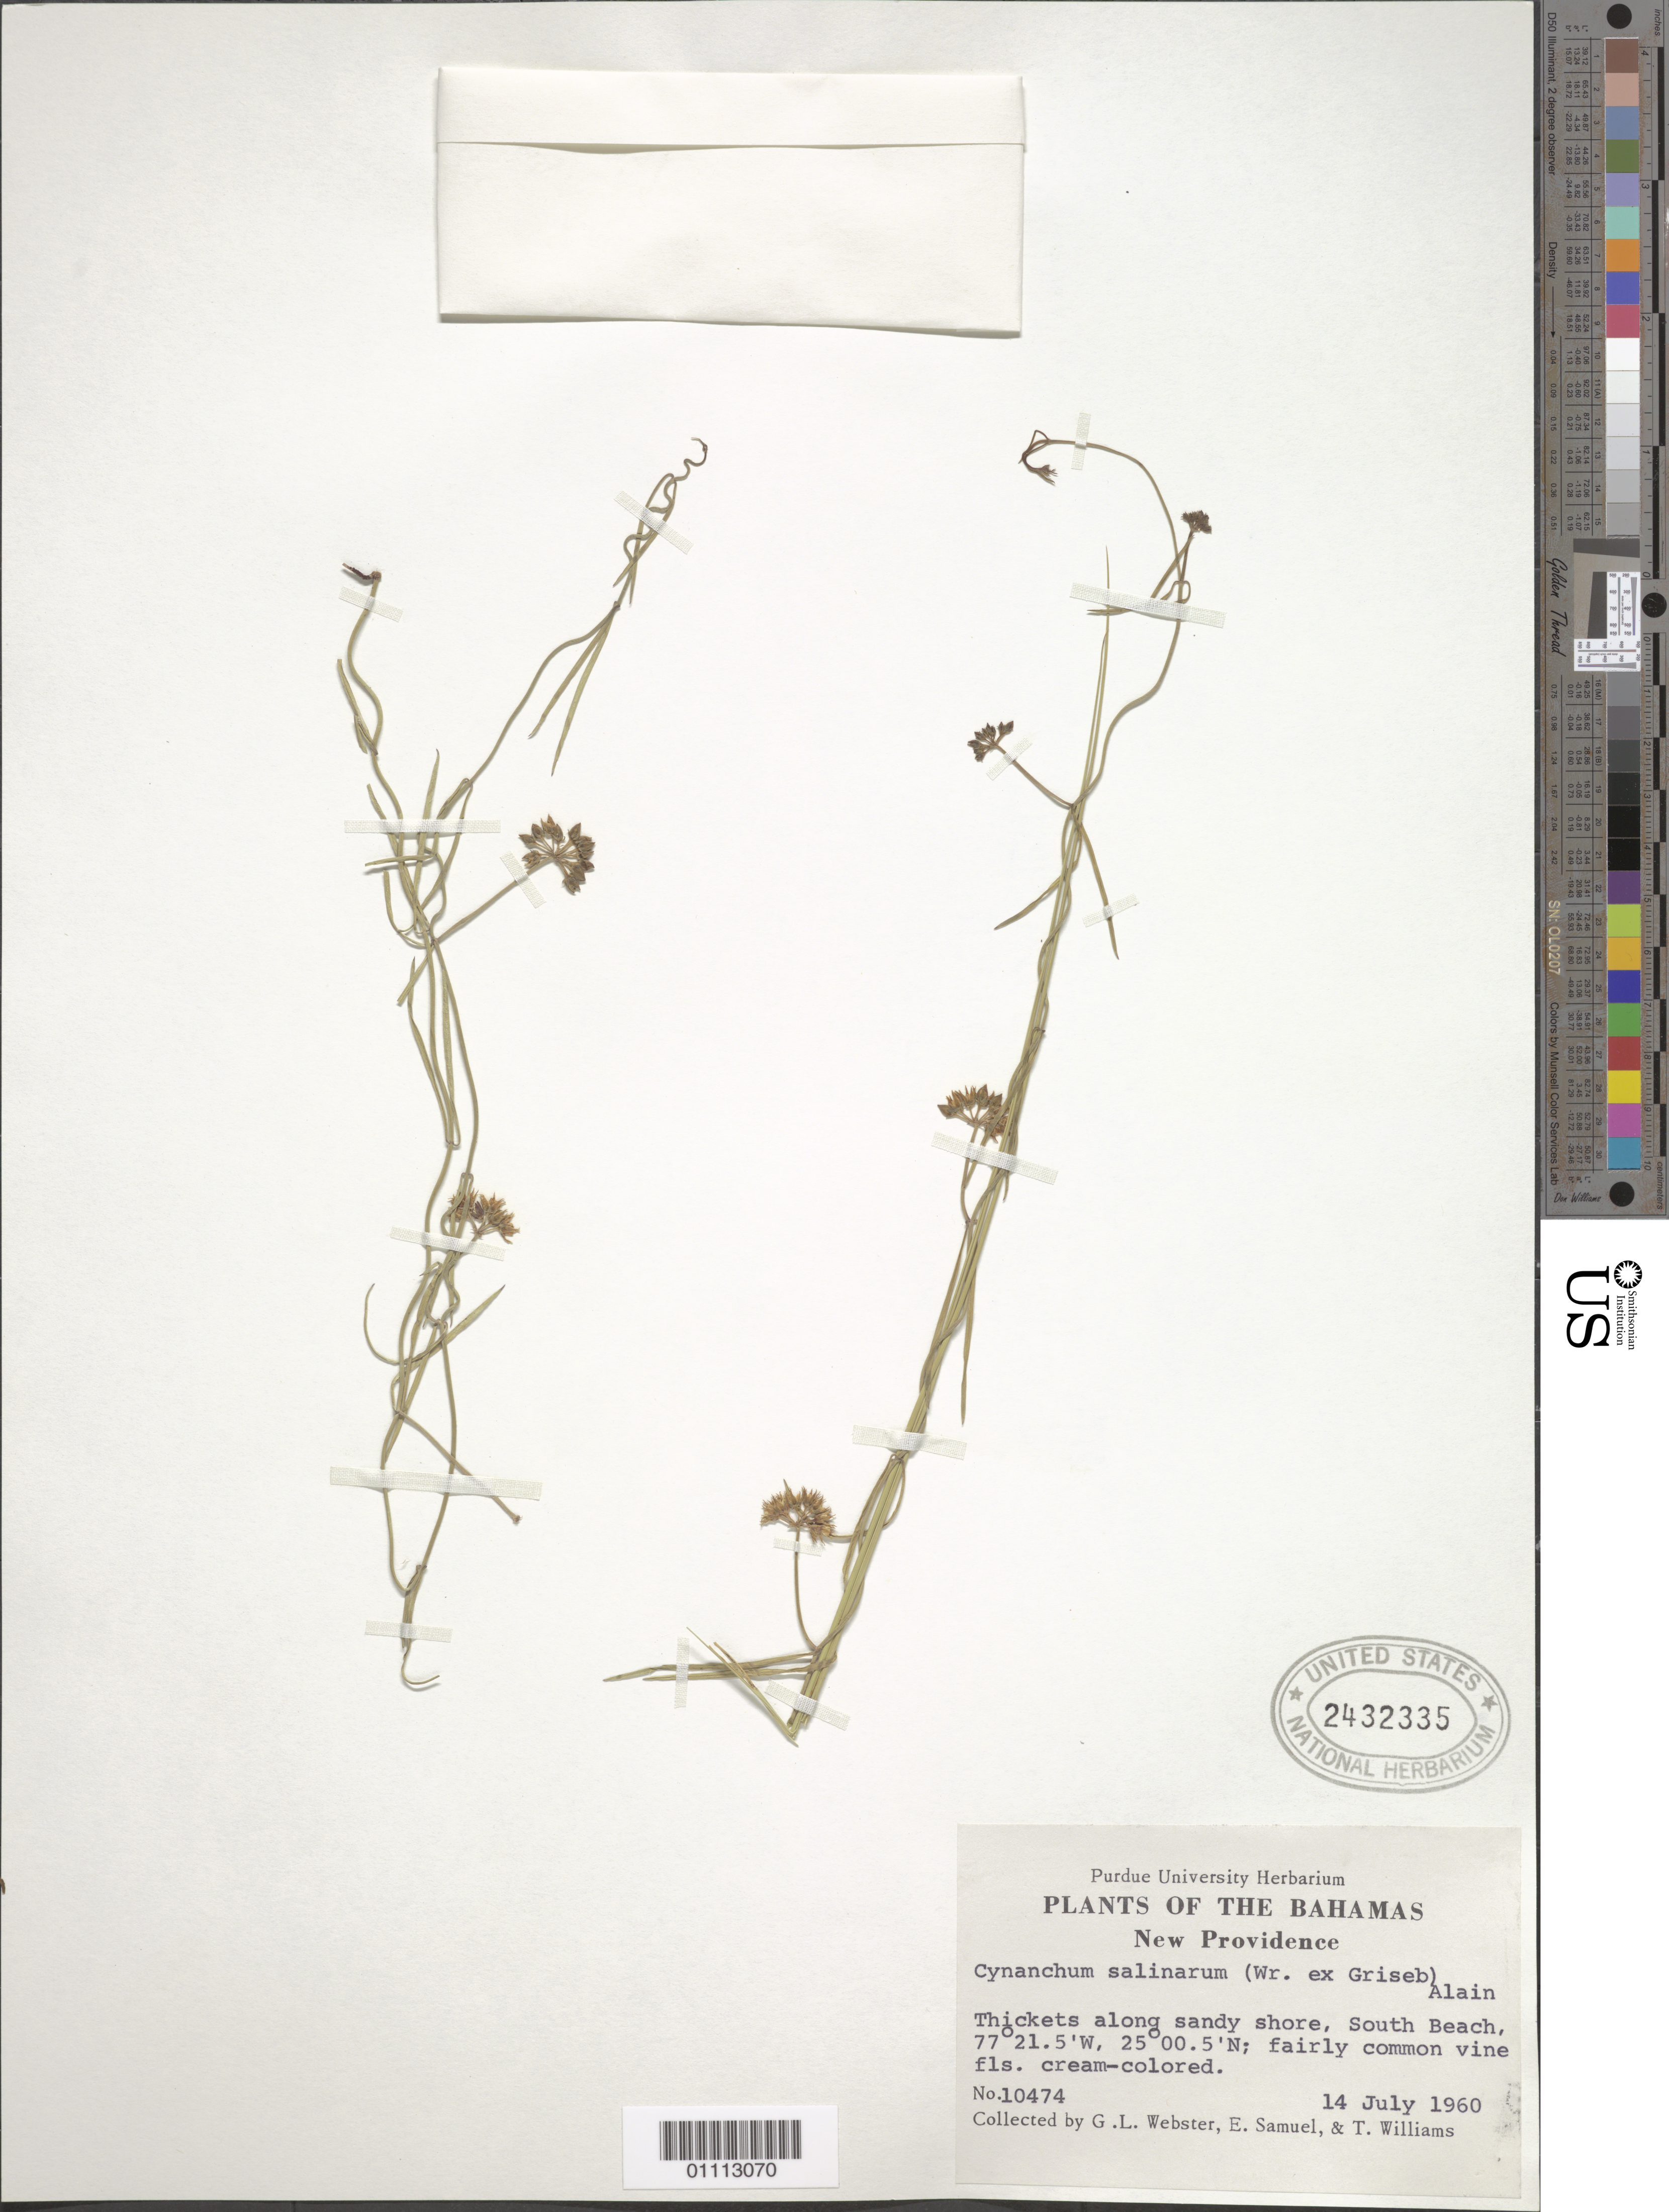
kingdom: Plantae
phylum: Tracheophyta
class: Magnoliopsida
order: Gentianales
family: Apocynaceae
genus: Cynanchum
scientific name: Cynanchum salinarum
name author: (Griseb.) Alain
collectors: G. L. Webster, E. Samuel & T. Williams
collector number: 10474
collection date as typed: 14 Jul 1960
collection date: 1960-07-14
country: Bahamas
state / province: New Providence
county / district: Nassau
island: New Providence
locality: Thickets along sandy shore, South Beach.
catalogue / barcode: US 2432335